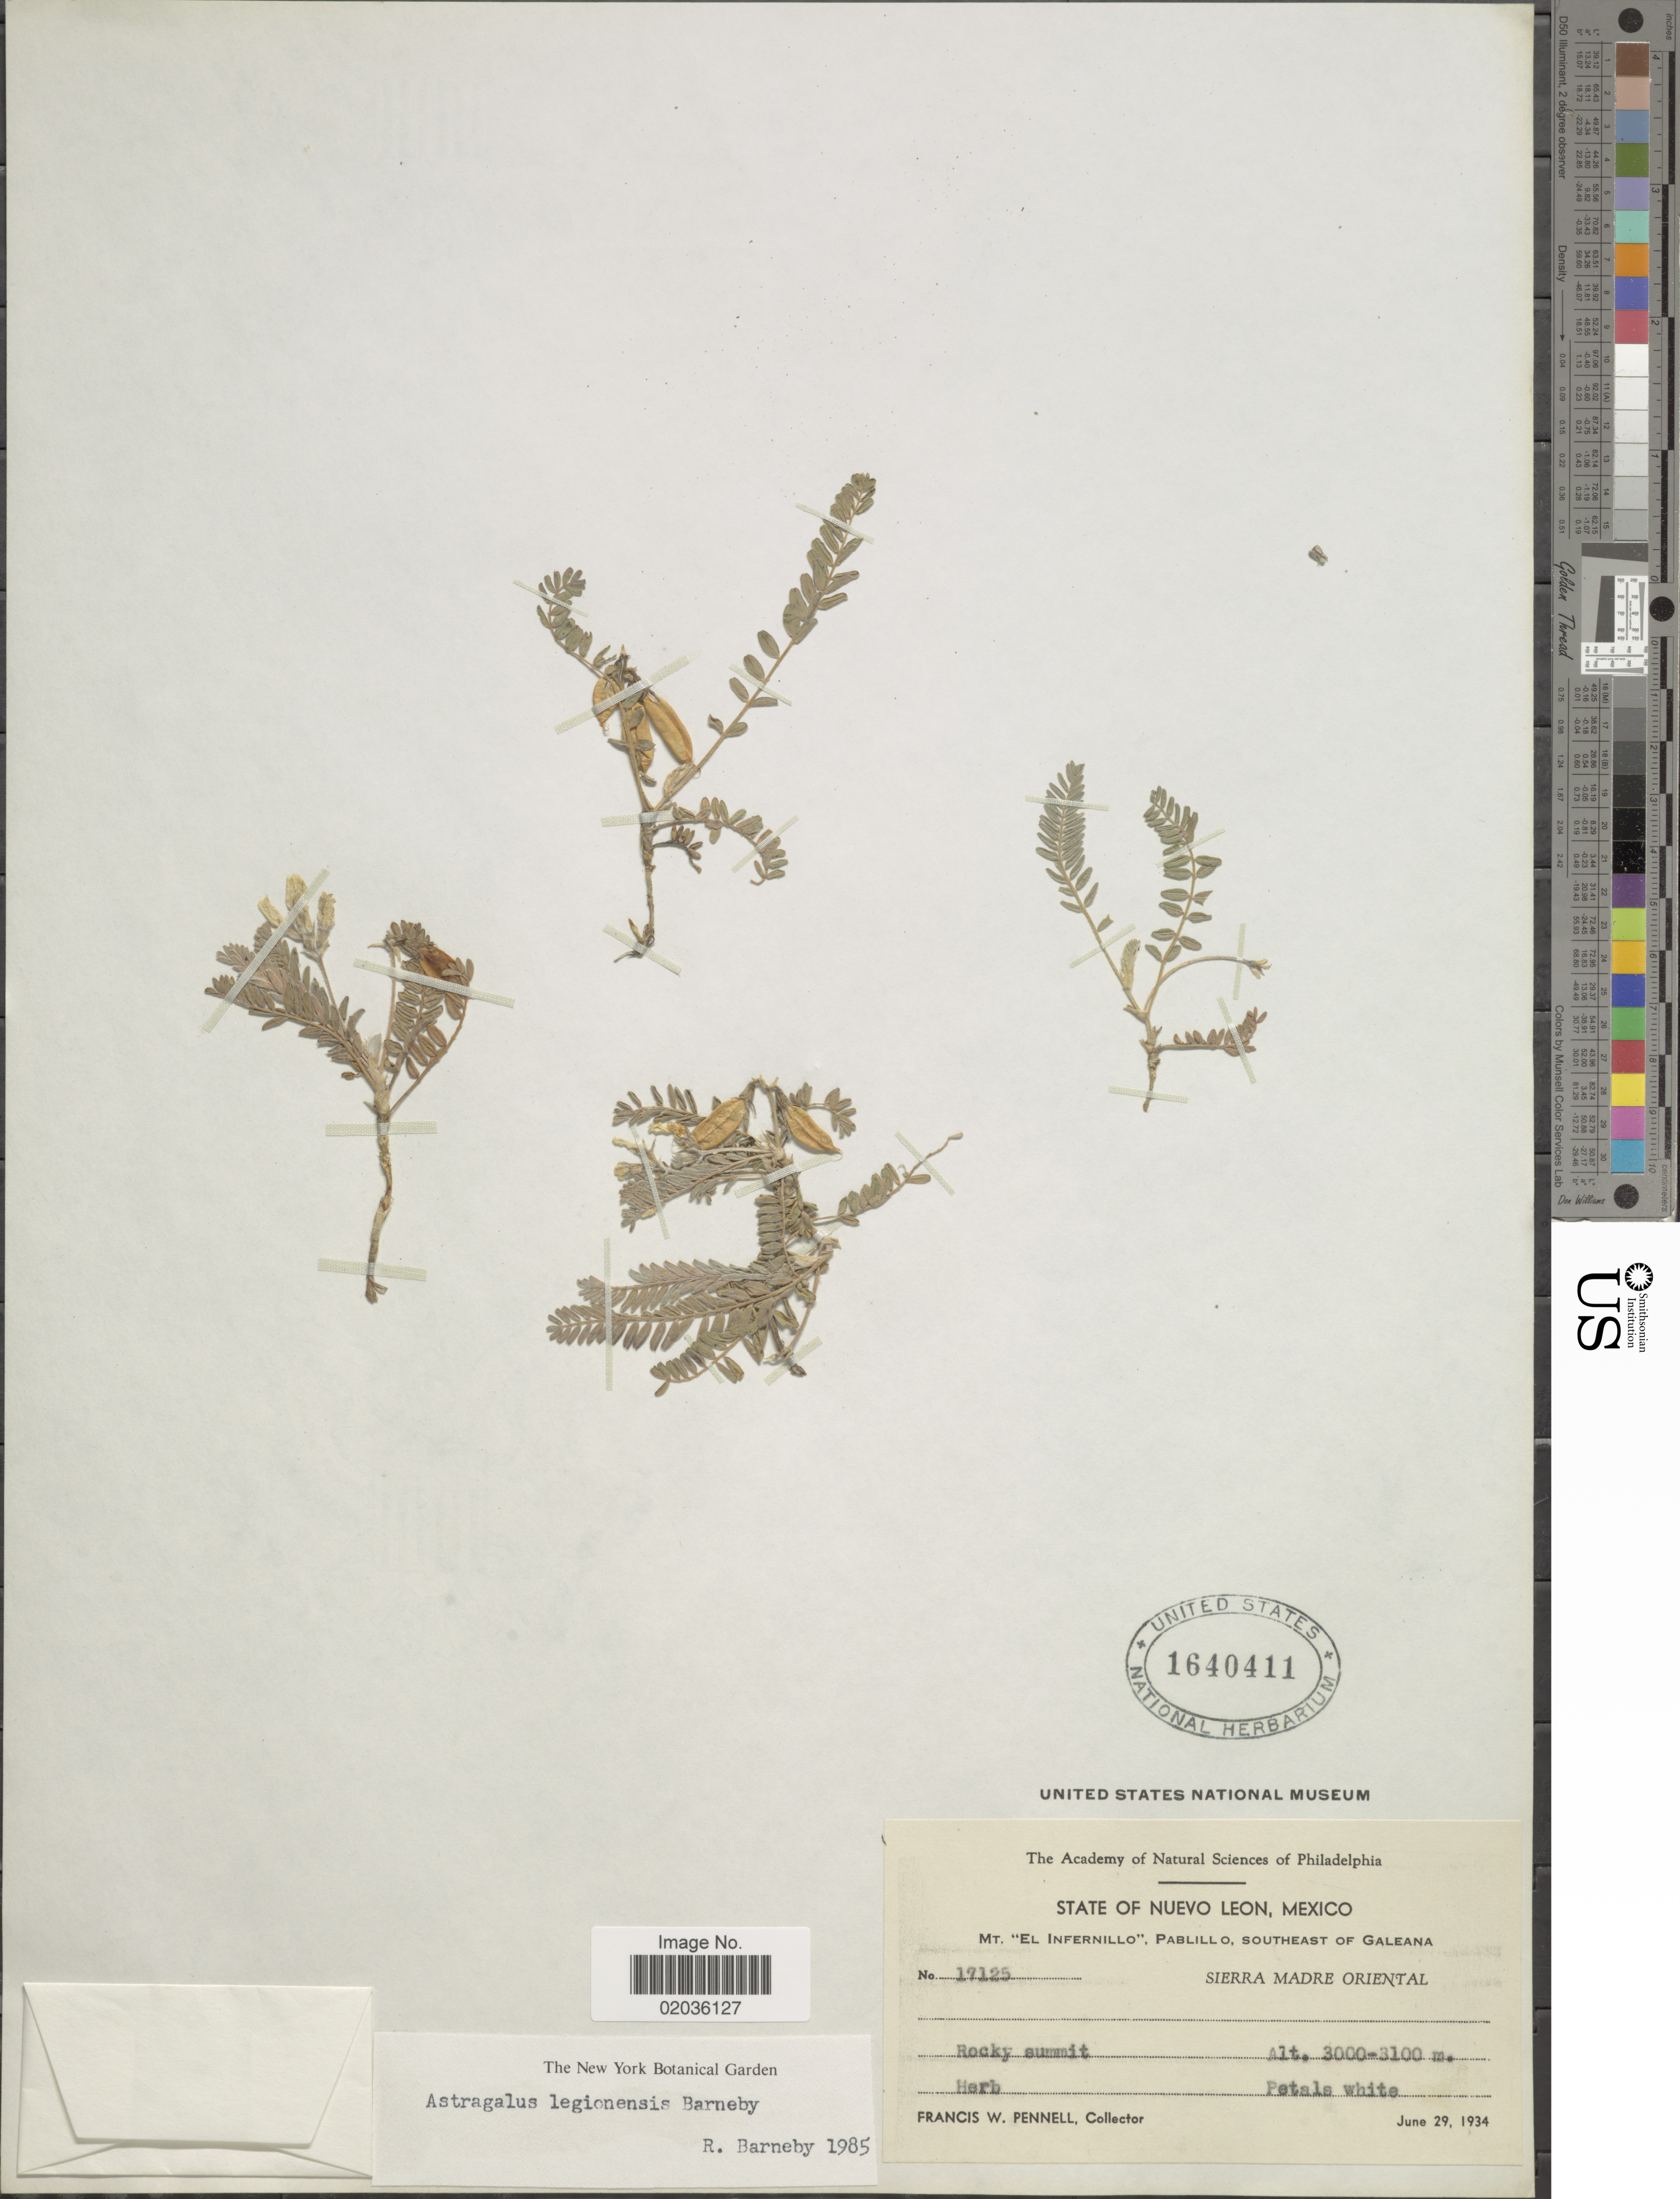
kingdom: Plantae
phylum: Tracheophyta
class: Magnoliopsida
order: Fabales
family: Fabaceae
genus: Astragalus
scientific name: Astragalus legionensis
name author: Barneby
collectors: F. W. Pennell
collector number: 17125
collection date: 1934-06-29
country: Mexico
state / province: Nuevo León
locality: Mt. 'El Infernillo', Pablillo, Southeast of Galeana, Sierra Madre Oriental, Rocky summit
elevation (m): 3000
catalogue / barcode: US 1640411